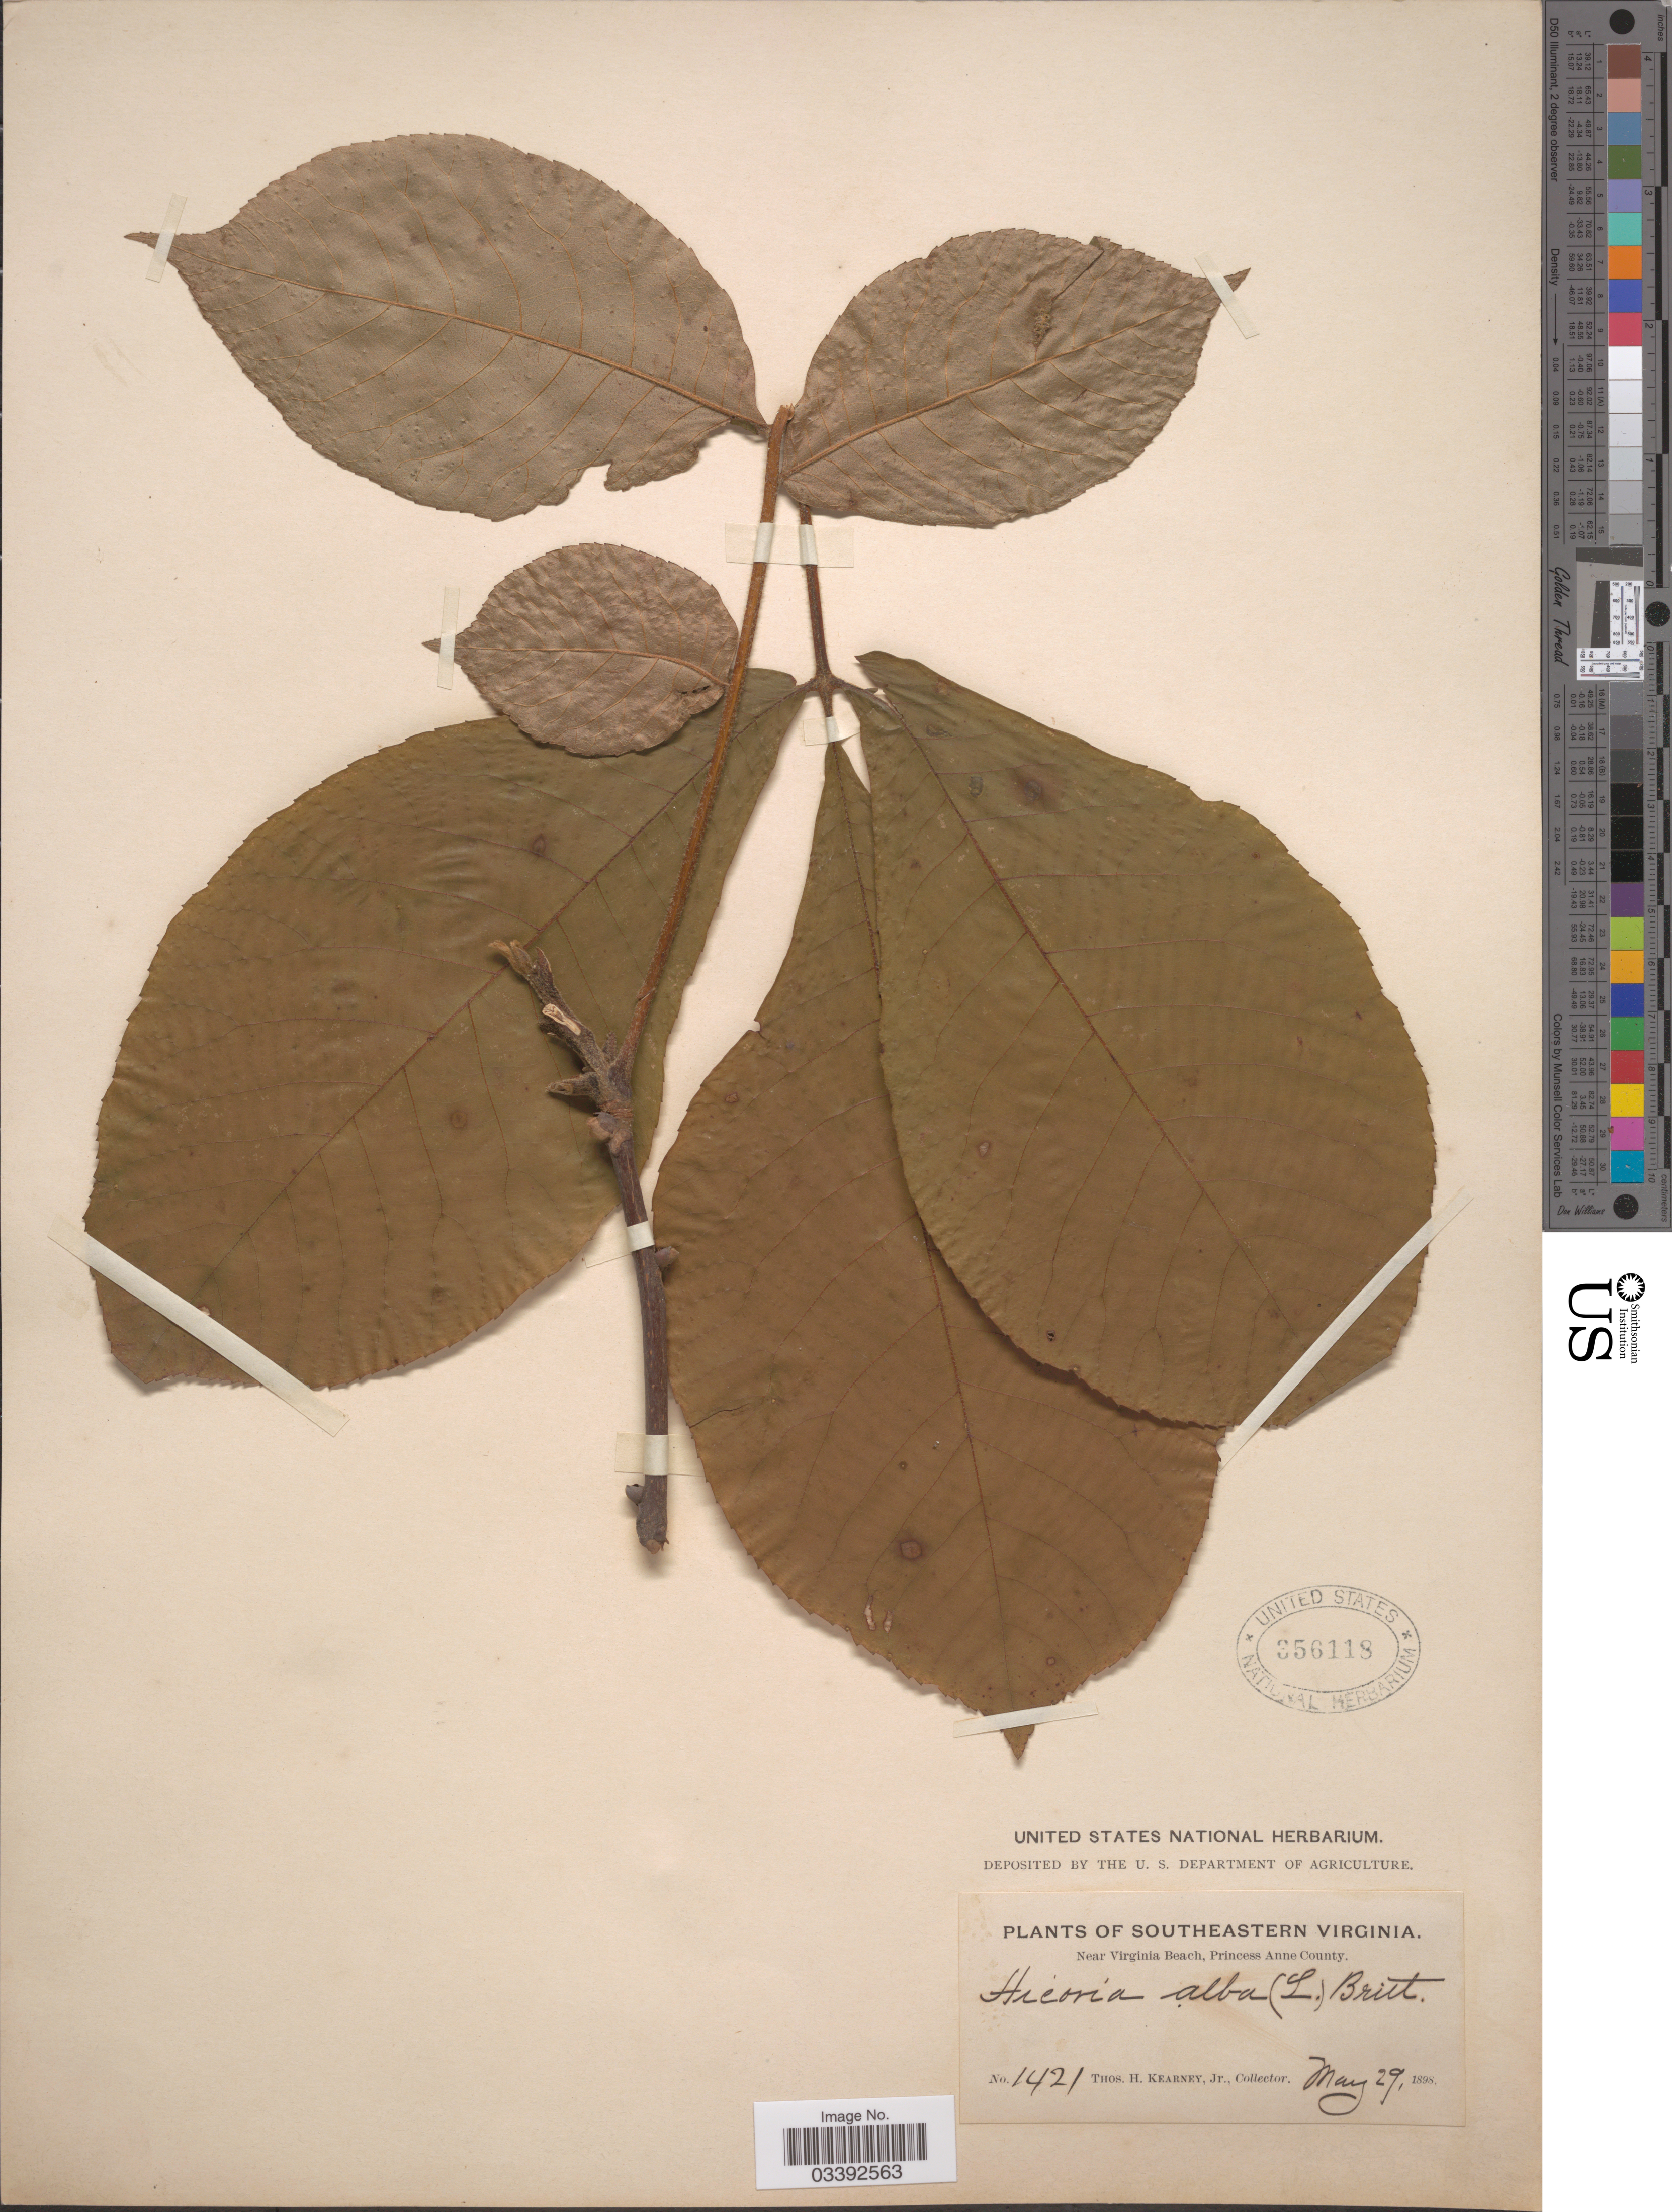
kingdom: Plantae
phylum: Tracheophyta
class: Magnoliopsida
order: Fagales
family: Juglandaceae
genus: Carya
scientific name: Carya tomentosa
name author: (Lam.) Nutt.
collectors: T. H. Kearney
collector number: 1421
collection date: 1898-05-29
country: United States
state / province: Virginia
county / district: City of Virginia Beach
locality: Southeastern Virginia. Near Virginia Beach, Princess Anne (=historic county name) County.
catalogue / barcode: US 356118